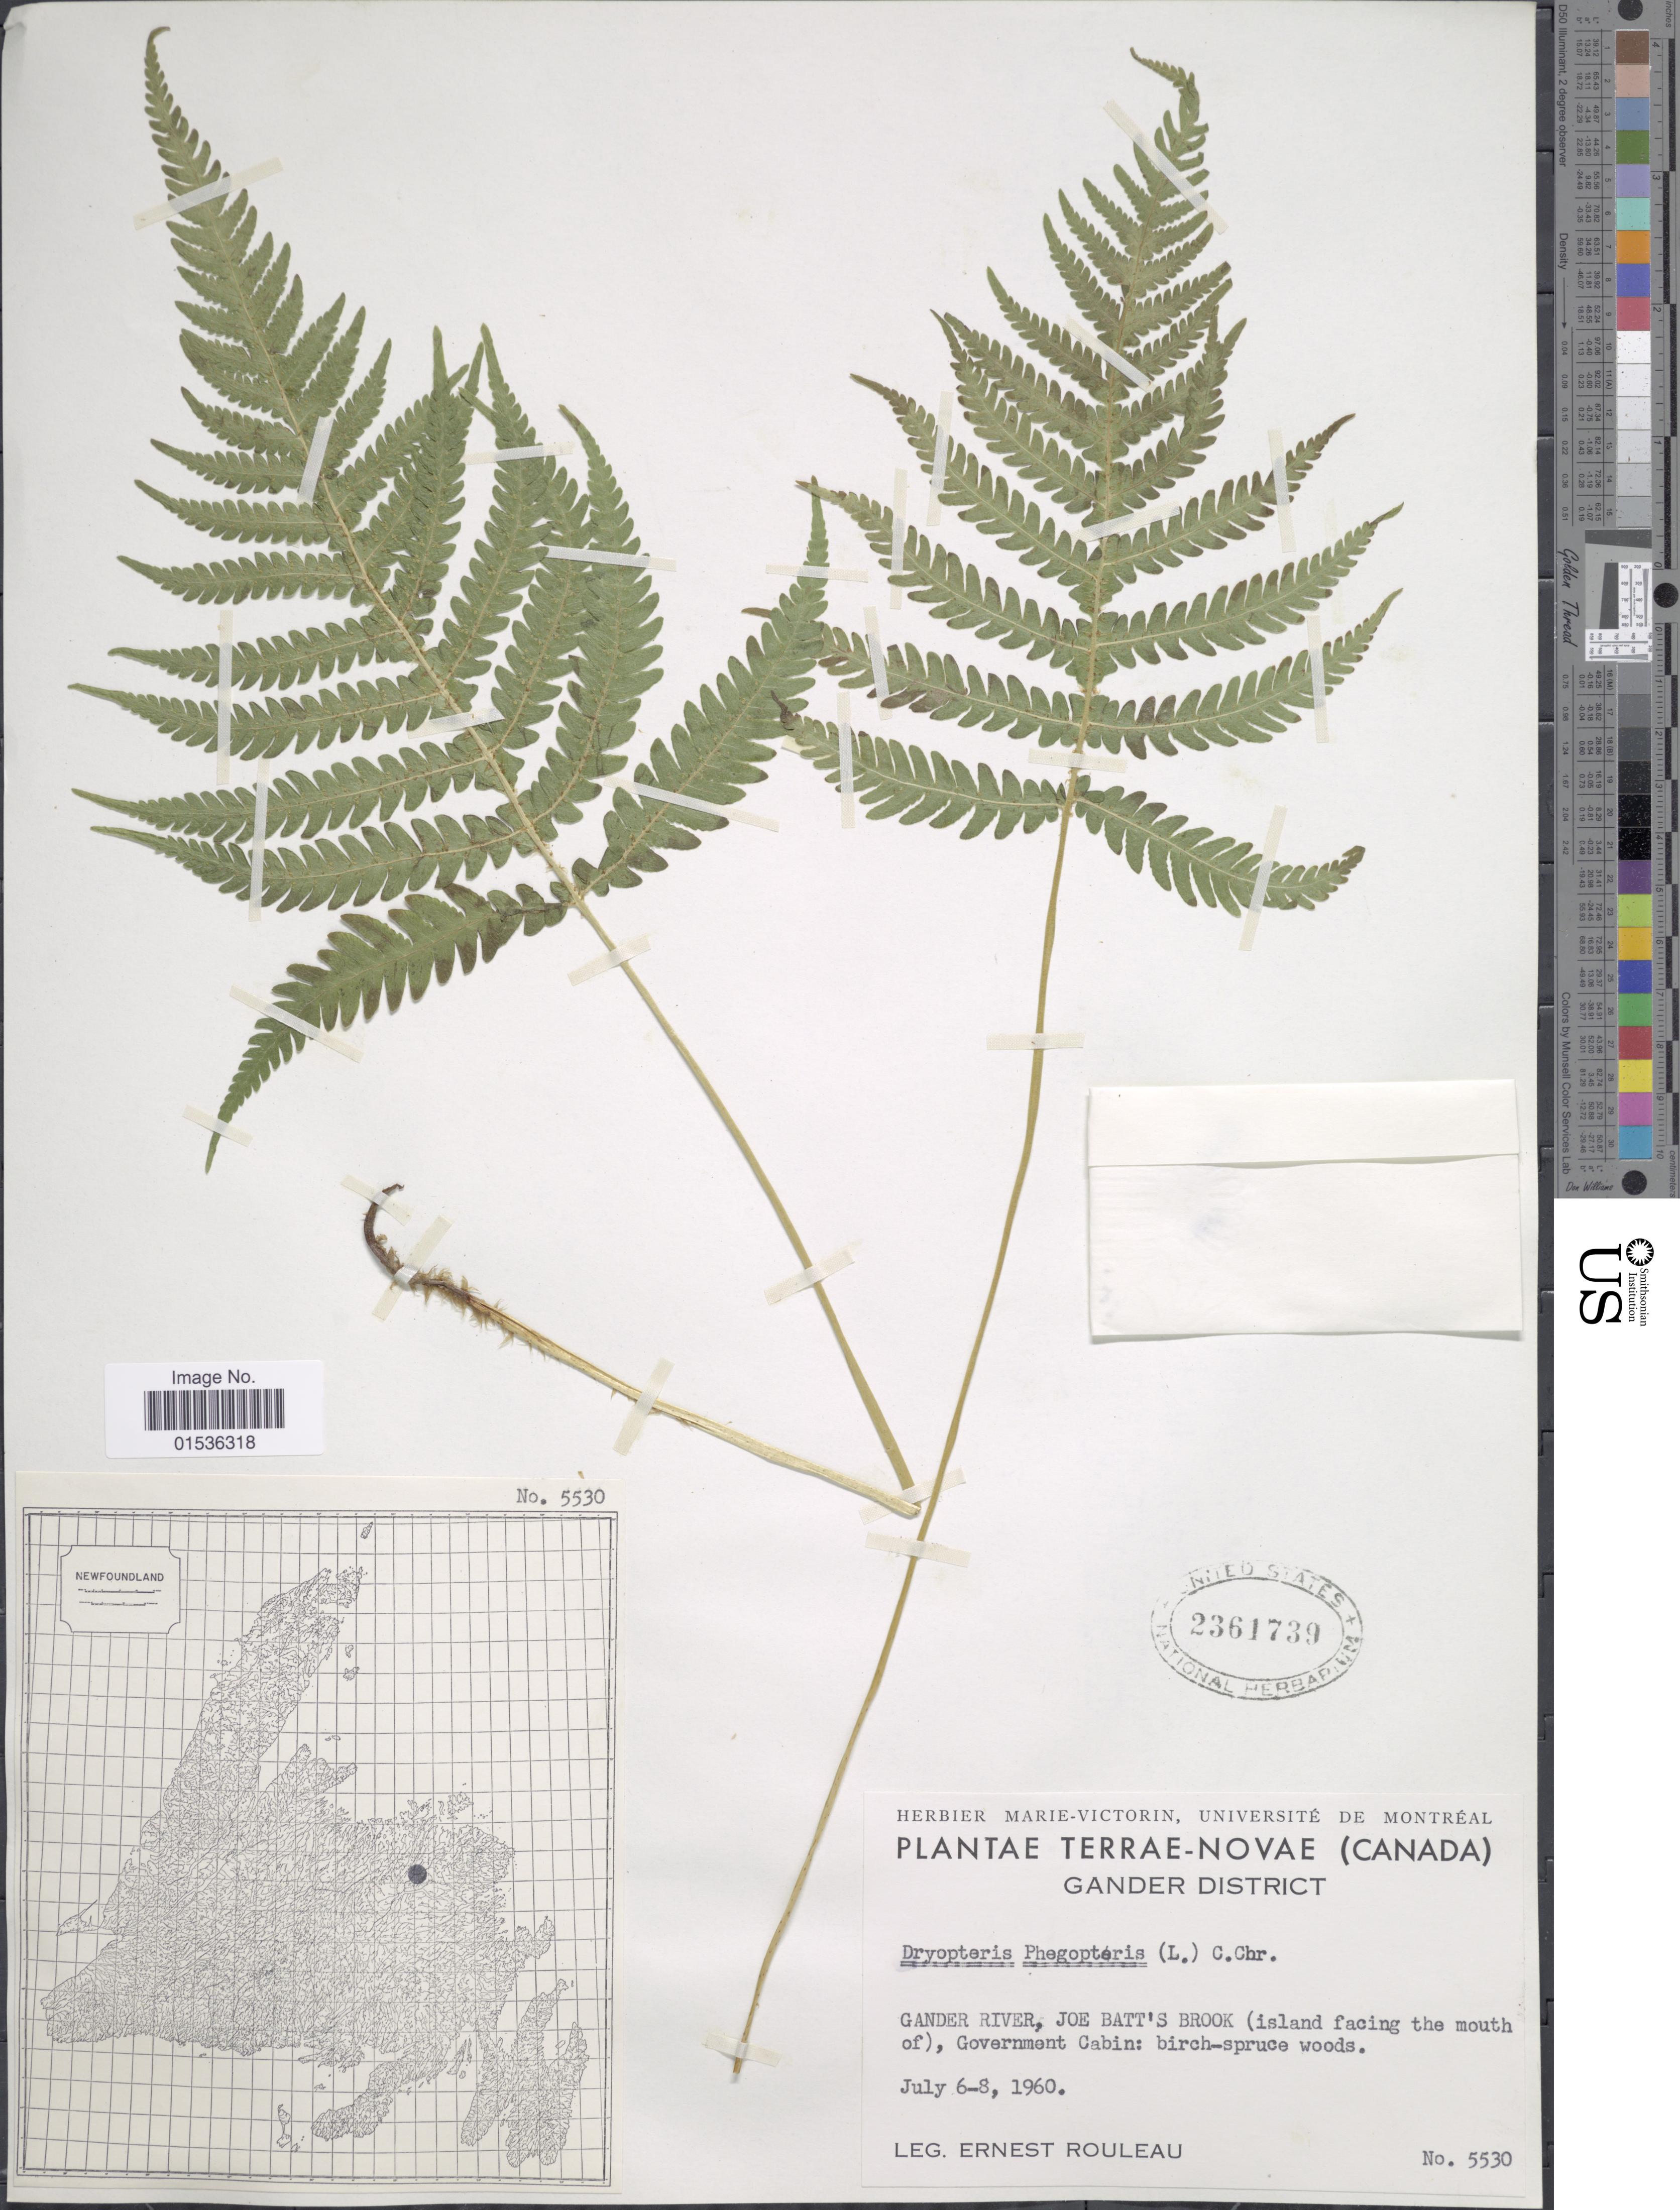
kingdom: Plantae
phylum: Tracheophyta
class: Polypodiopsida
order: Polypodiales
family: Thelypteridaceae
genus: Phegopteris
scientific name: Phegopteris connectilis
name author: (Michx.) Watt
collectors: J. Rouleau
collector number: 5530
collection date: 1960-07-06/1960-07-08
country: Canada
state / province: Newfoundland and Labrador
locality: Terrae-Novae (Canada), Gander District, Gander River, Joe Batt's Brook (island facing the mouth of), Government Cabin: birch-spruce woods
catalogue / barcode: US 2361739